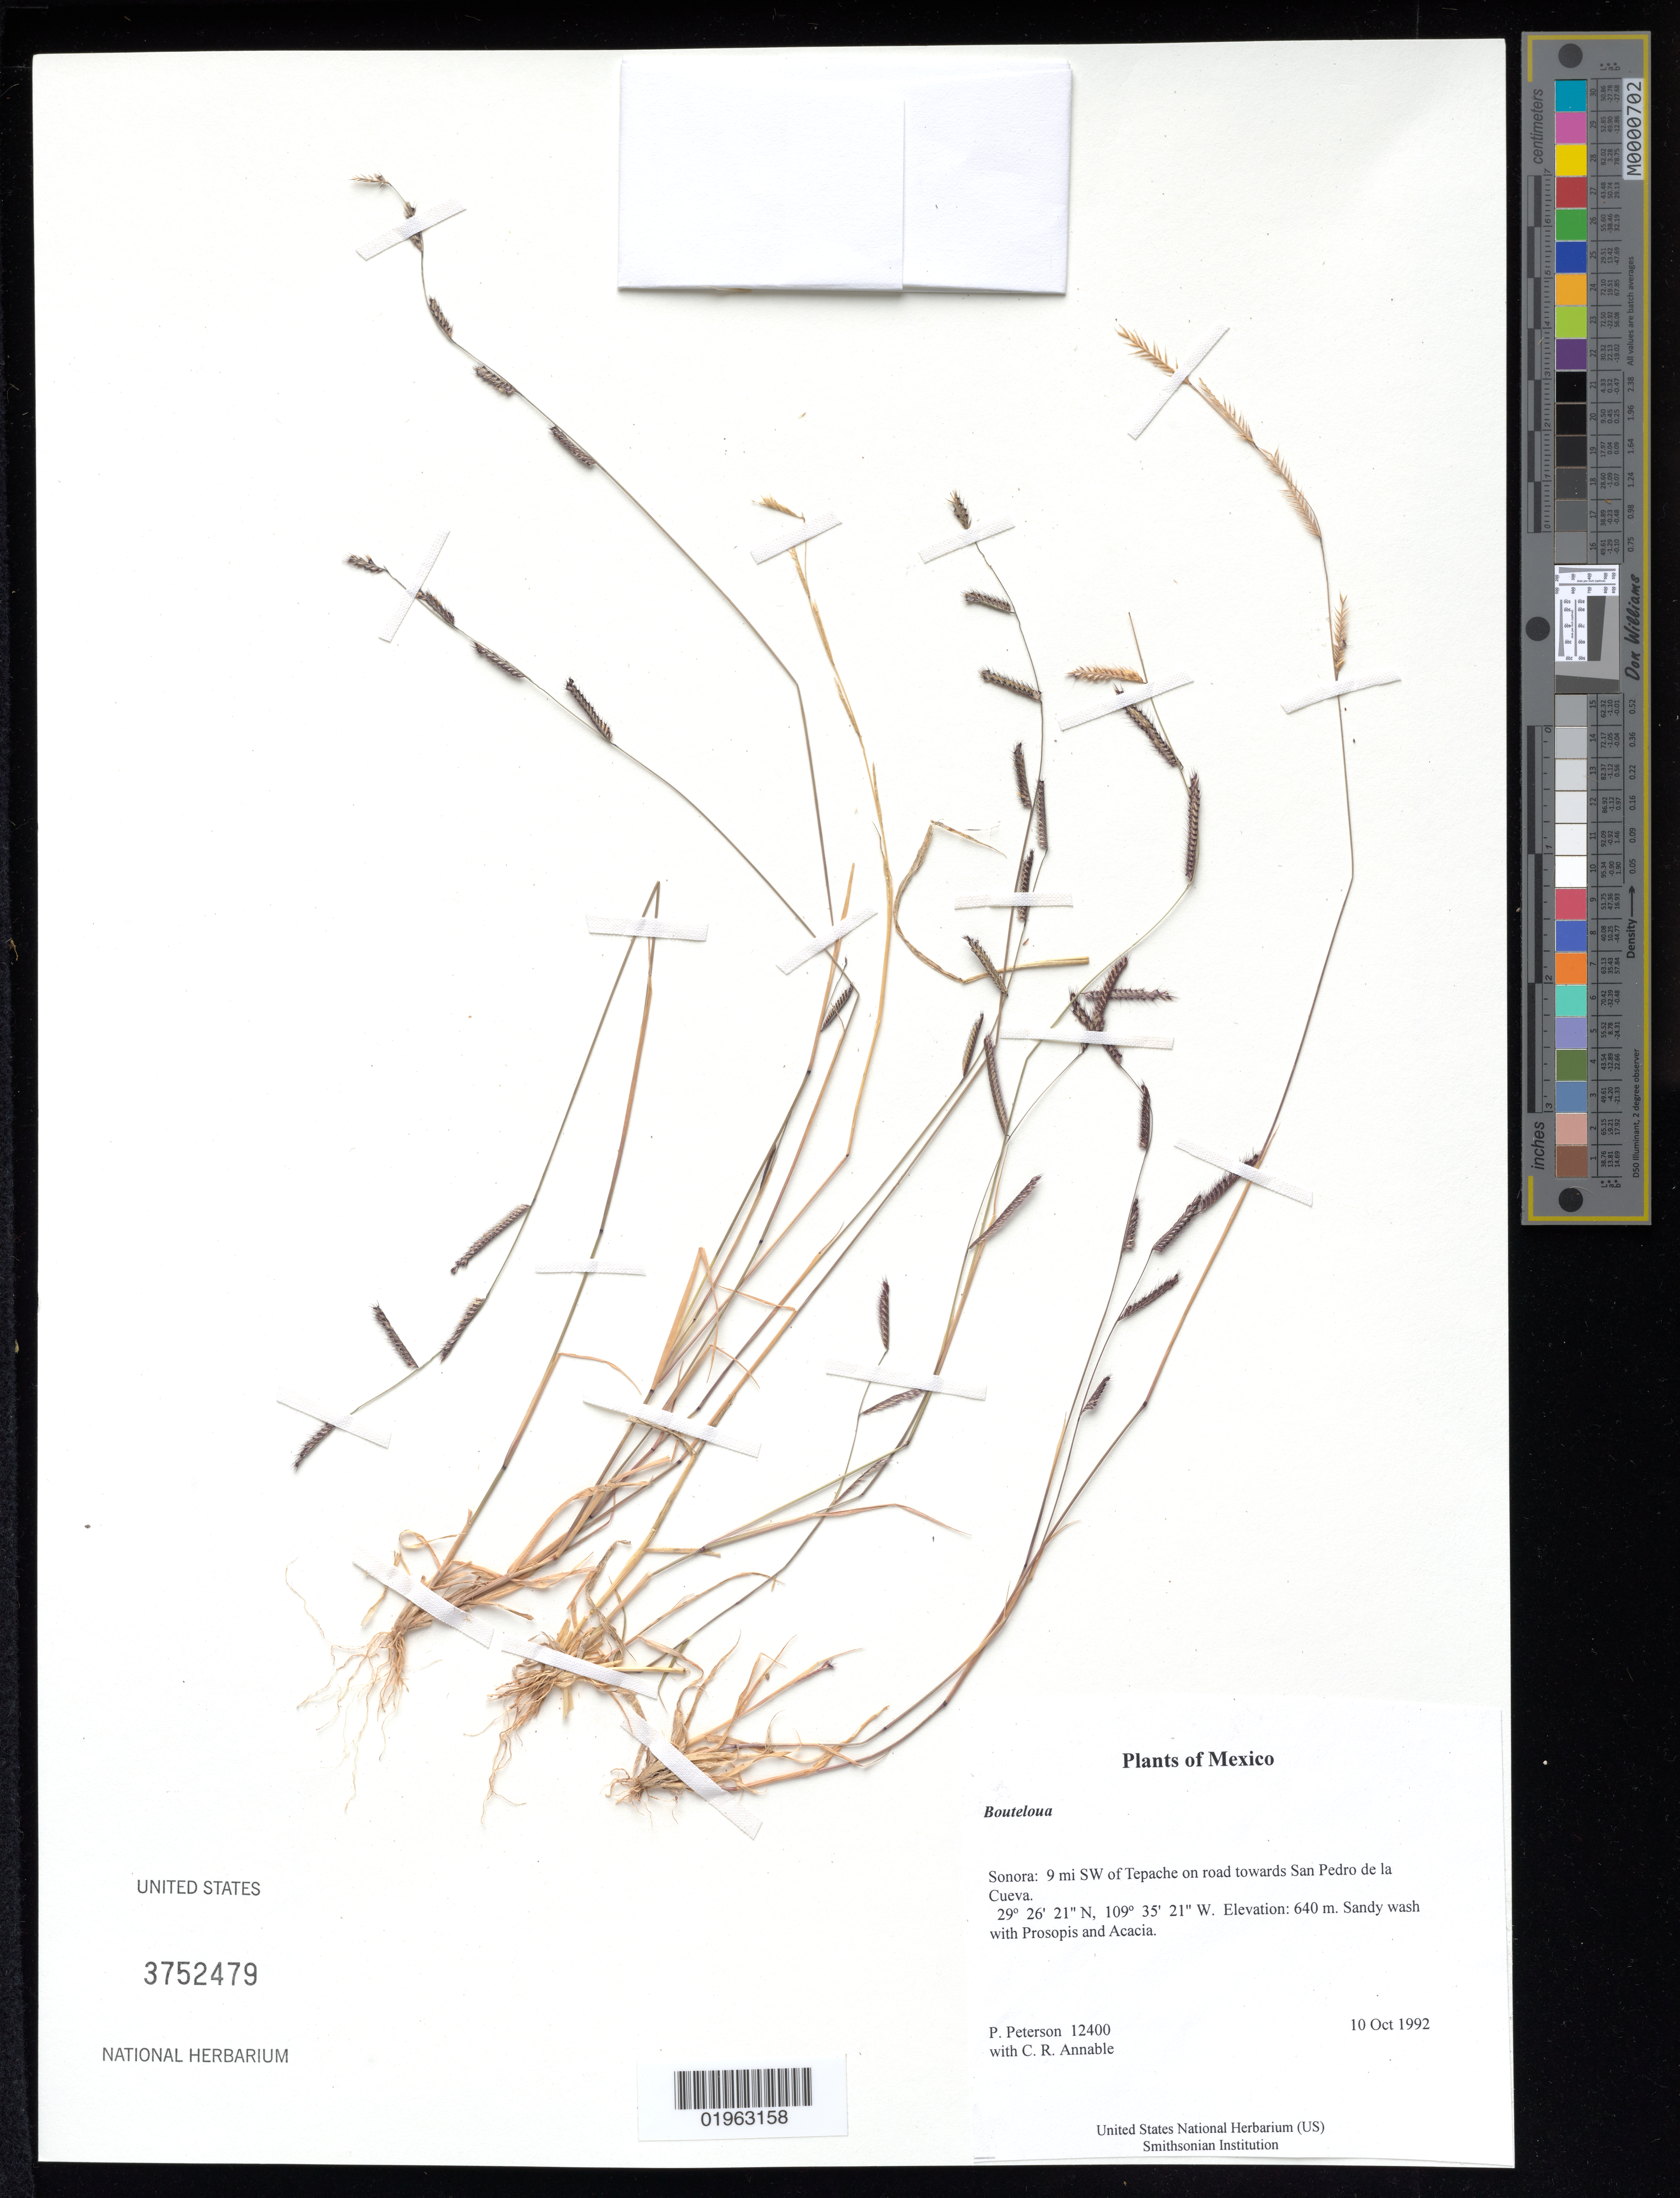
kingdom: Plantae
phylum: Tracheophyta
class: Liliopsida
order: Poales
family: Poaceae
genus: Bouteloua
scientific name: Bouteloua sp.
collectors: P. M. Peterson & C. R. Annable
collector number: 12400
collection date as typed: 10 Oct 1992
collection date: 1992-10-10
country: Mexico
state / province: Sonora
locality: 9 mi SW of Tepache on road towards San Pedro de la Cueva.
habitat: Sandy wash with Prosopis and Acacia.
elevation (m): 640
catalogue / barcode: US 3752479